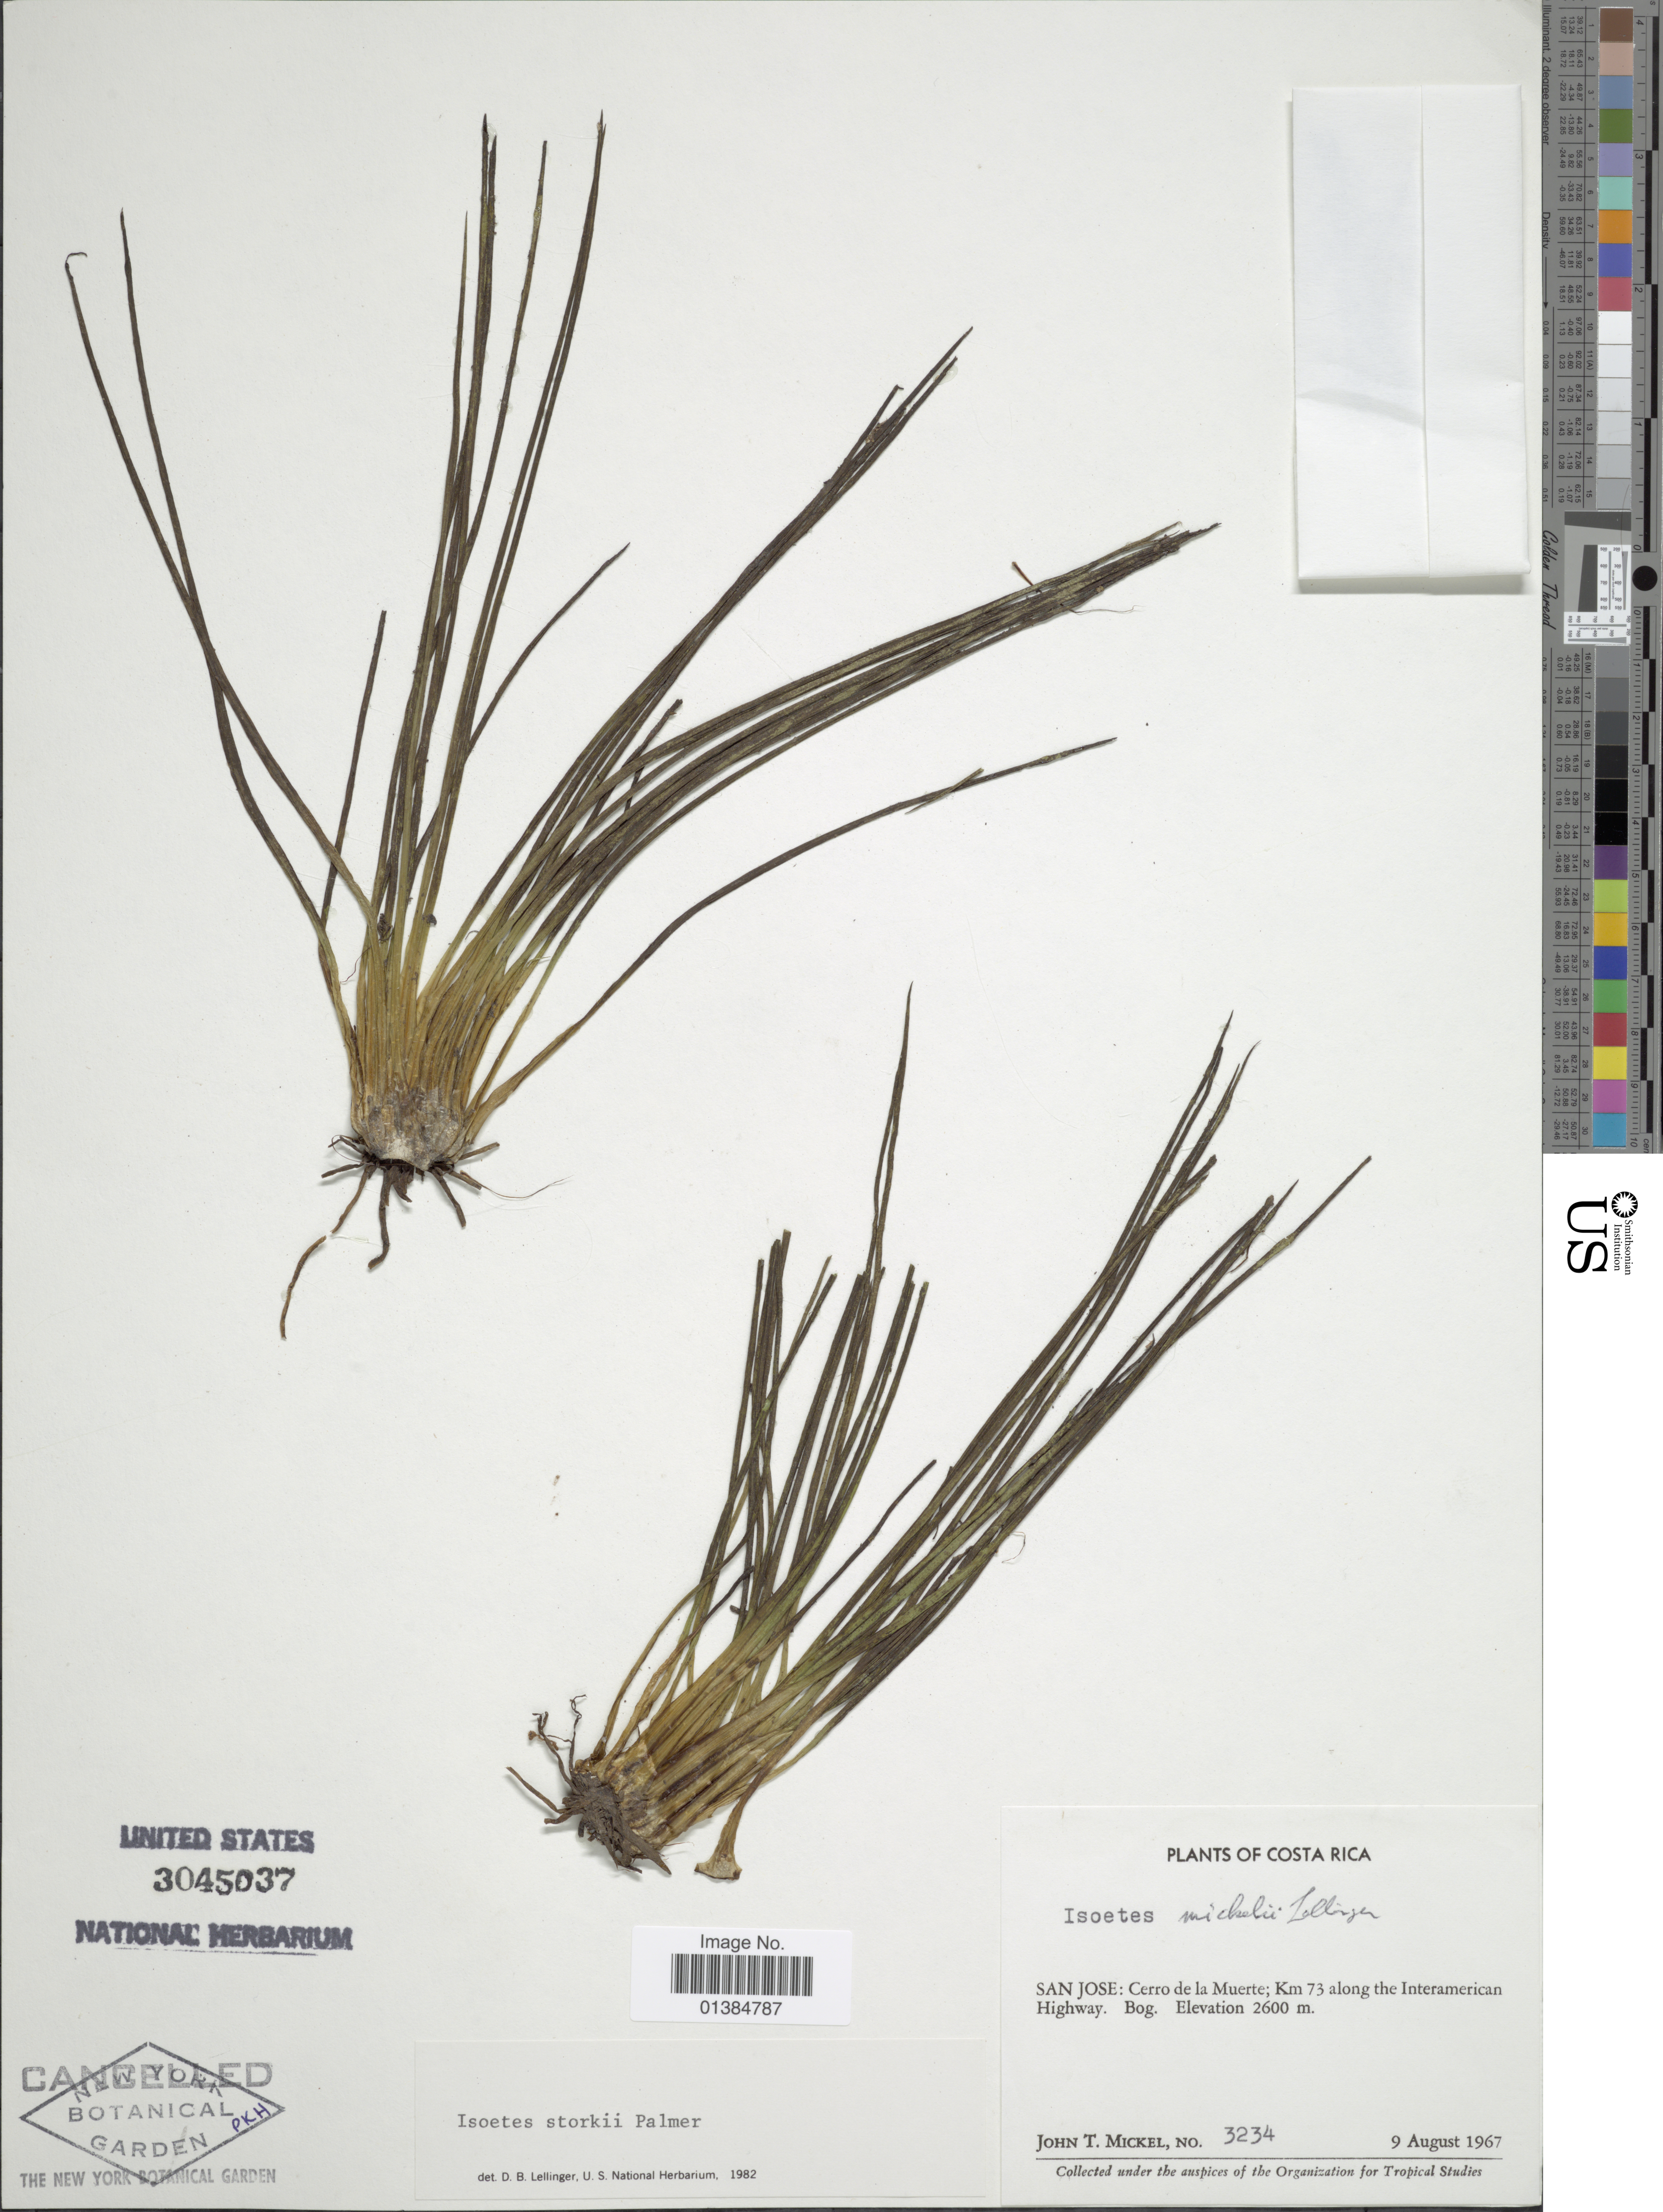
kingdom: Plantae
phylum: Tracheophyta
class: Lycopodiopsida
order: Isoetales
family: Isoetaceae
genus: Isoetes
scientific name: Isoetes storkii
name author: T.C. Palmer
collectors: J. T. Mickel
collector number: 3234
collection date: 1967-08-09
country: Costa Rica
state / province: San José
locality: Cerro de la Muerte; Km 73 along the Interamerican Highway.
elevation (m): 2600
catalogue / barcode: US 3045037